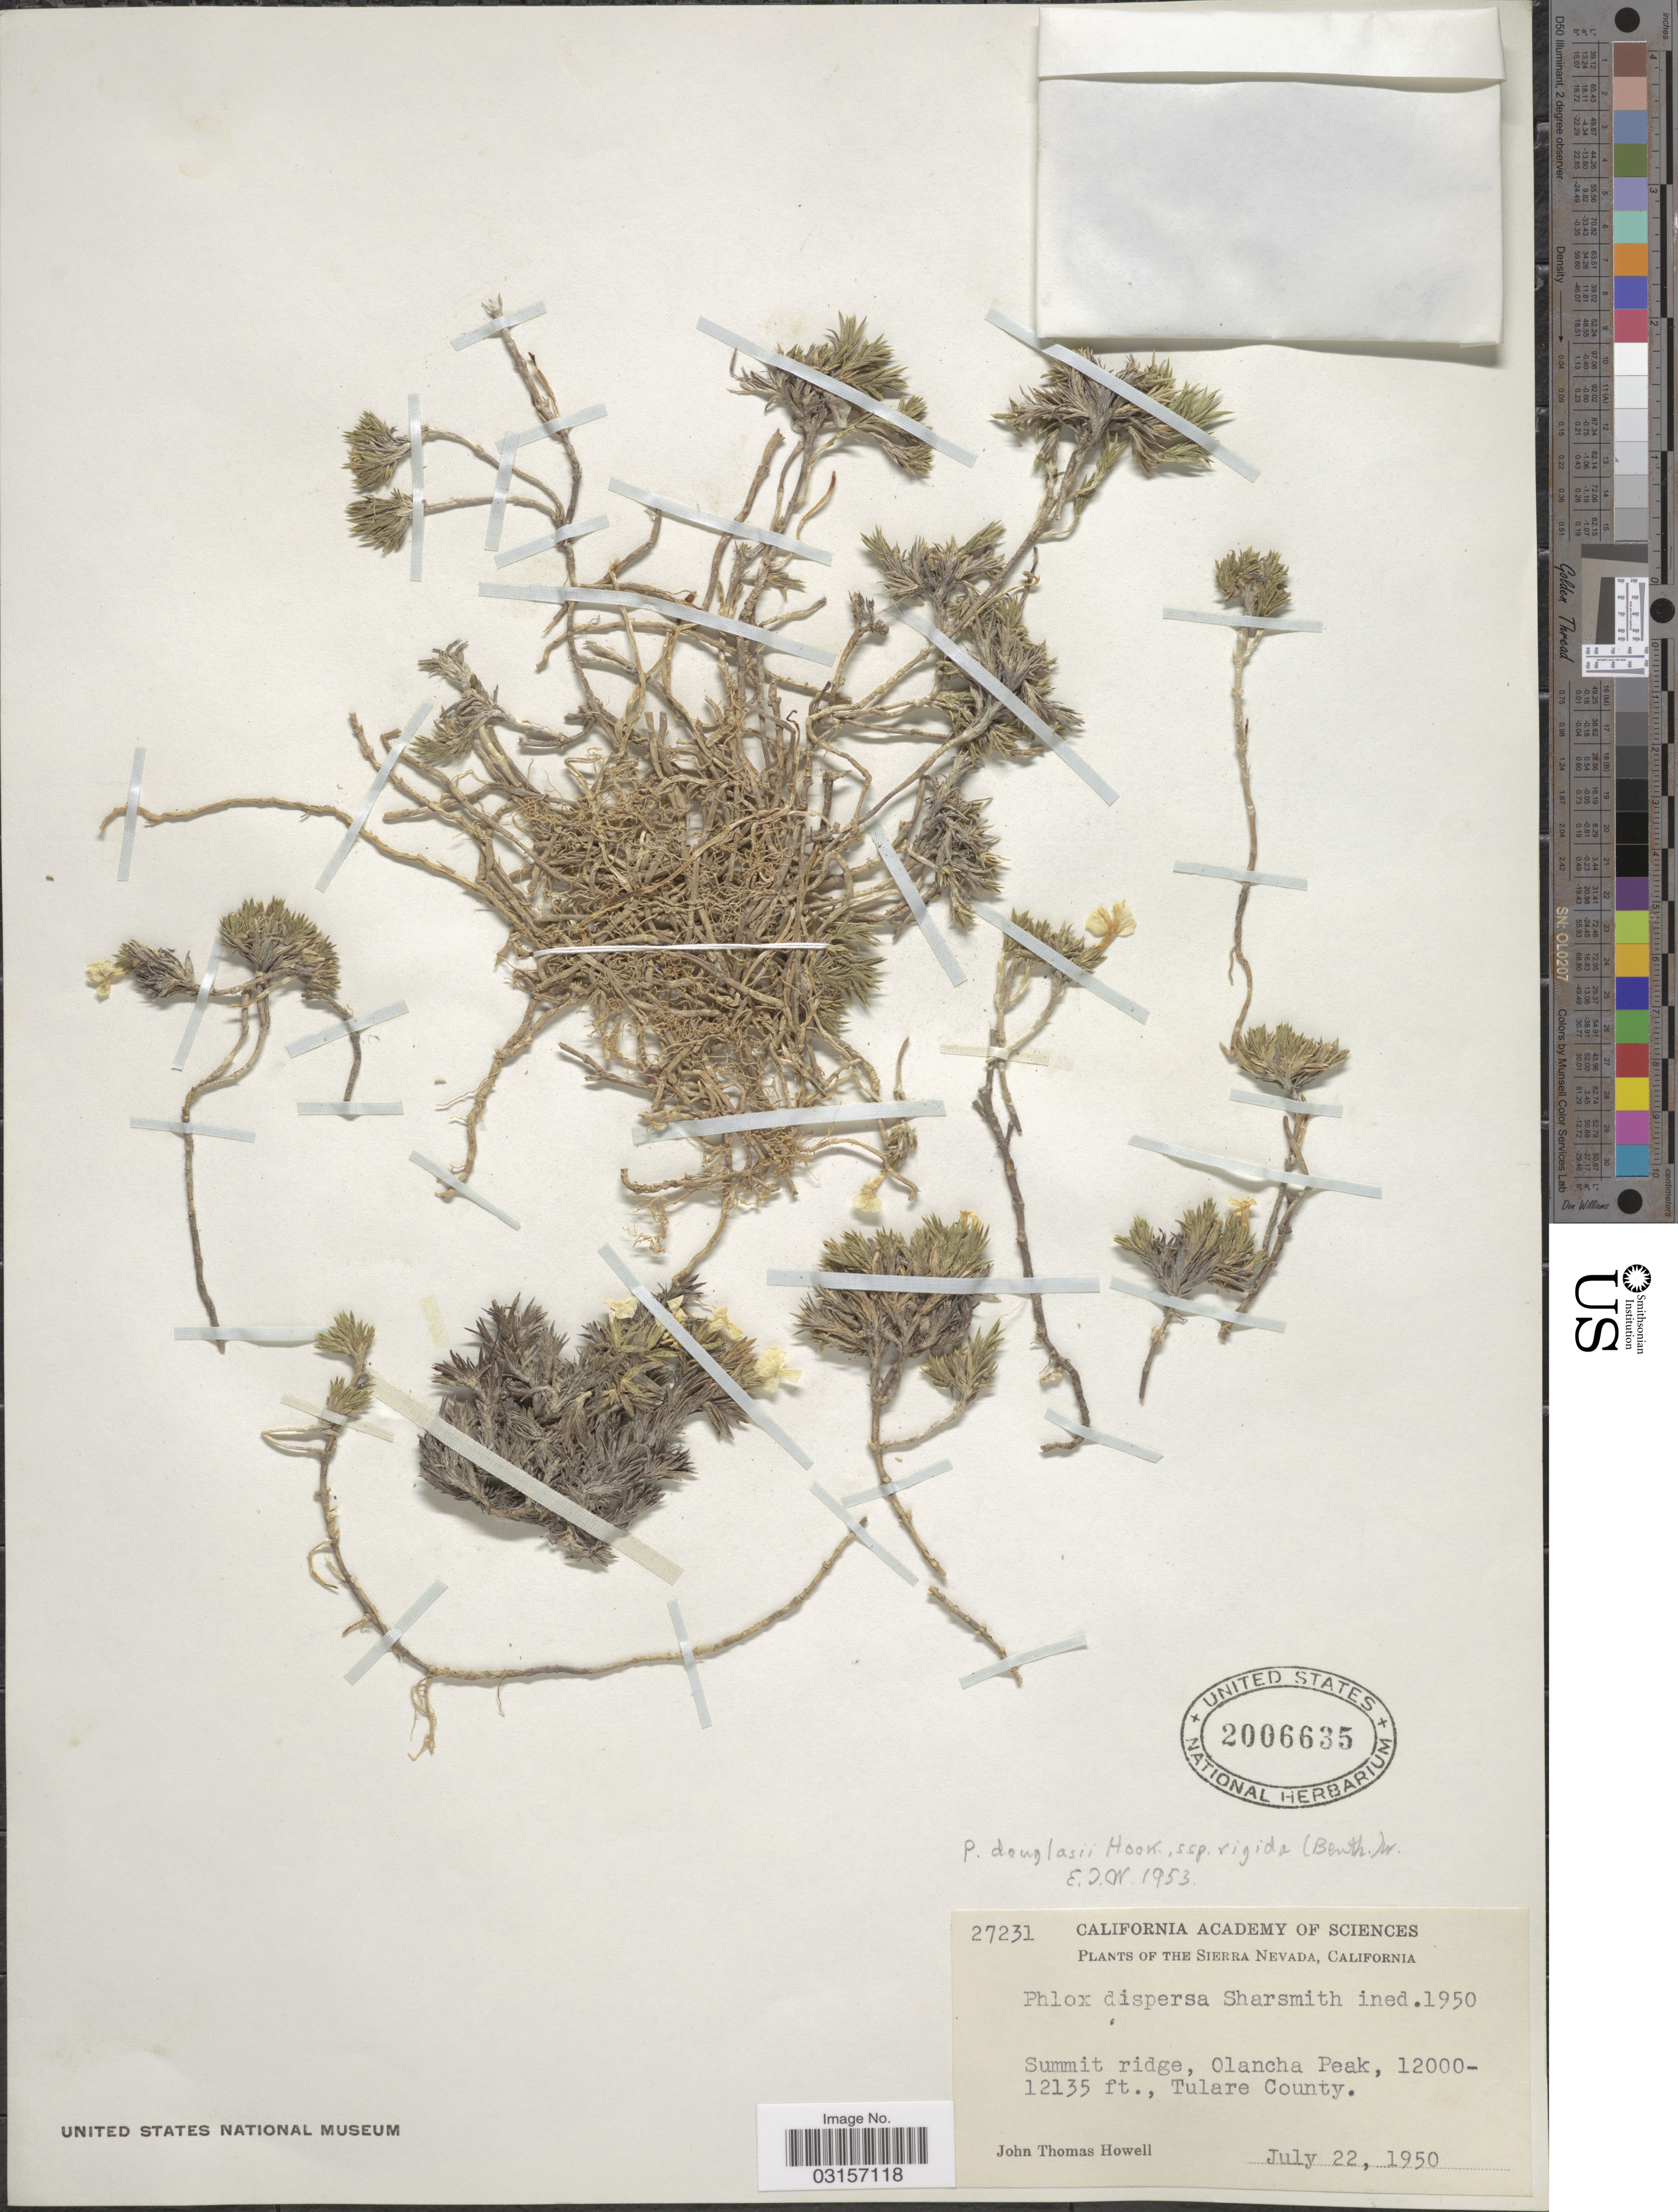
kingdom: Plantae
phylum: Tracheophyta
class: Magnoliopsida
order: Ericales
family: Polemoniaceae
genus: Phlox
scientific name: Phlox dispersa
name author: Sharsm.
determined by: Mayfield, M. H.; Ferguson, C. J.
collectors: J. T. Howell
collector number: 27231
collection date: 1950-07-22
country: United States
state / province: California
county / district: Tulare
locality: The Sierra Nevada, Summit ridge, Olancha peak, Tulare County.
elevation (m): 3658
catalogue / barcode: US 2006635